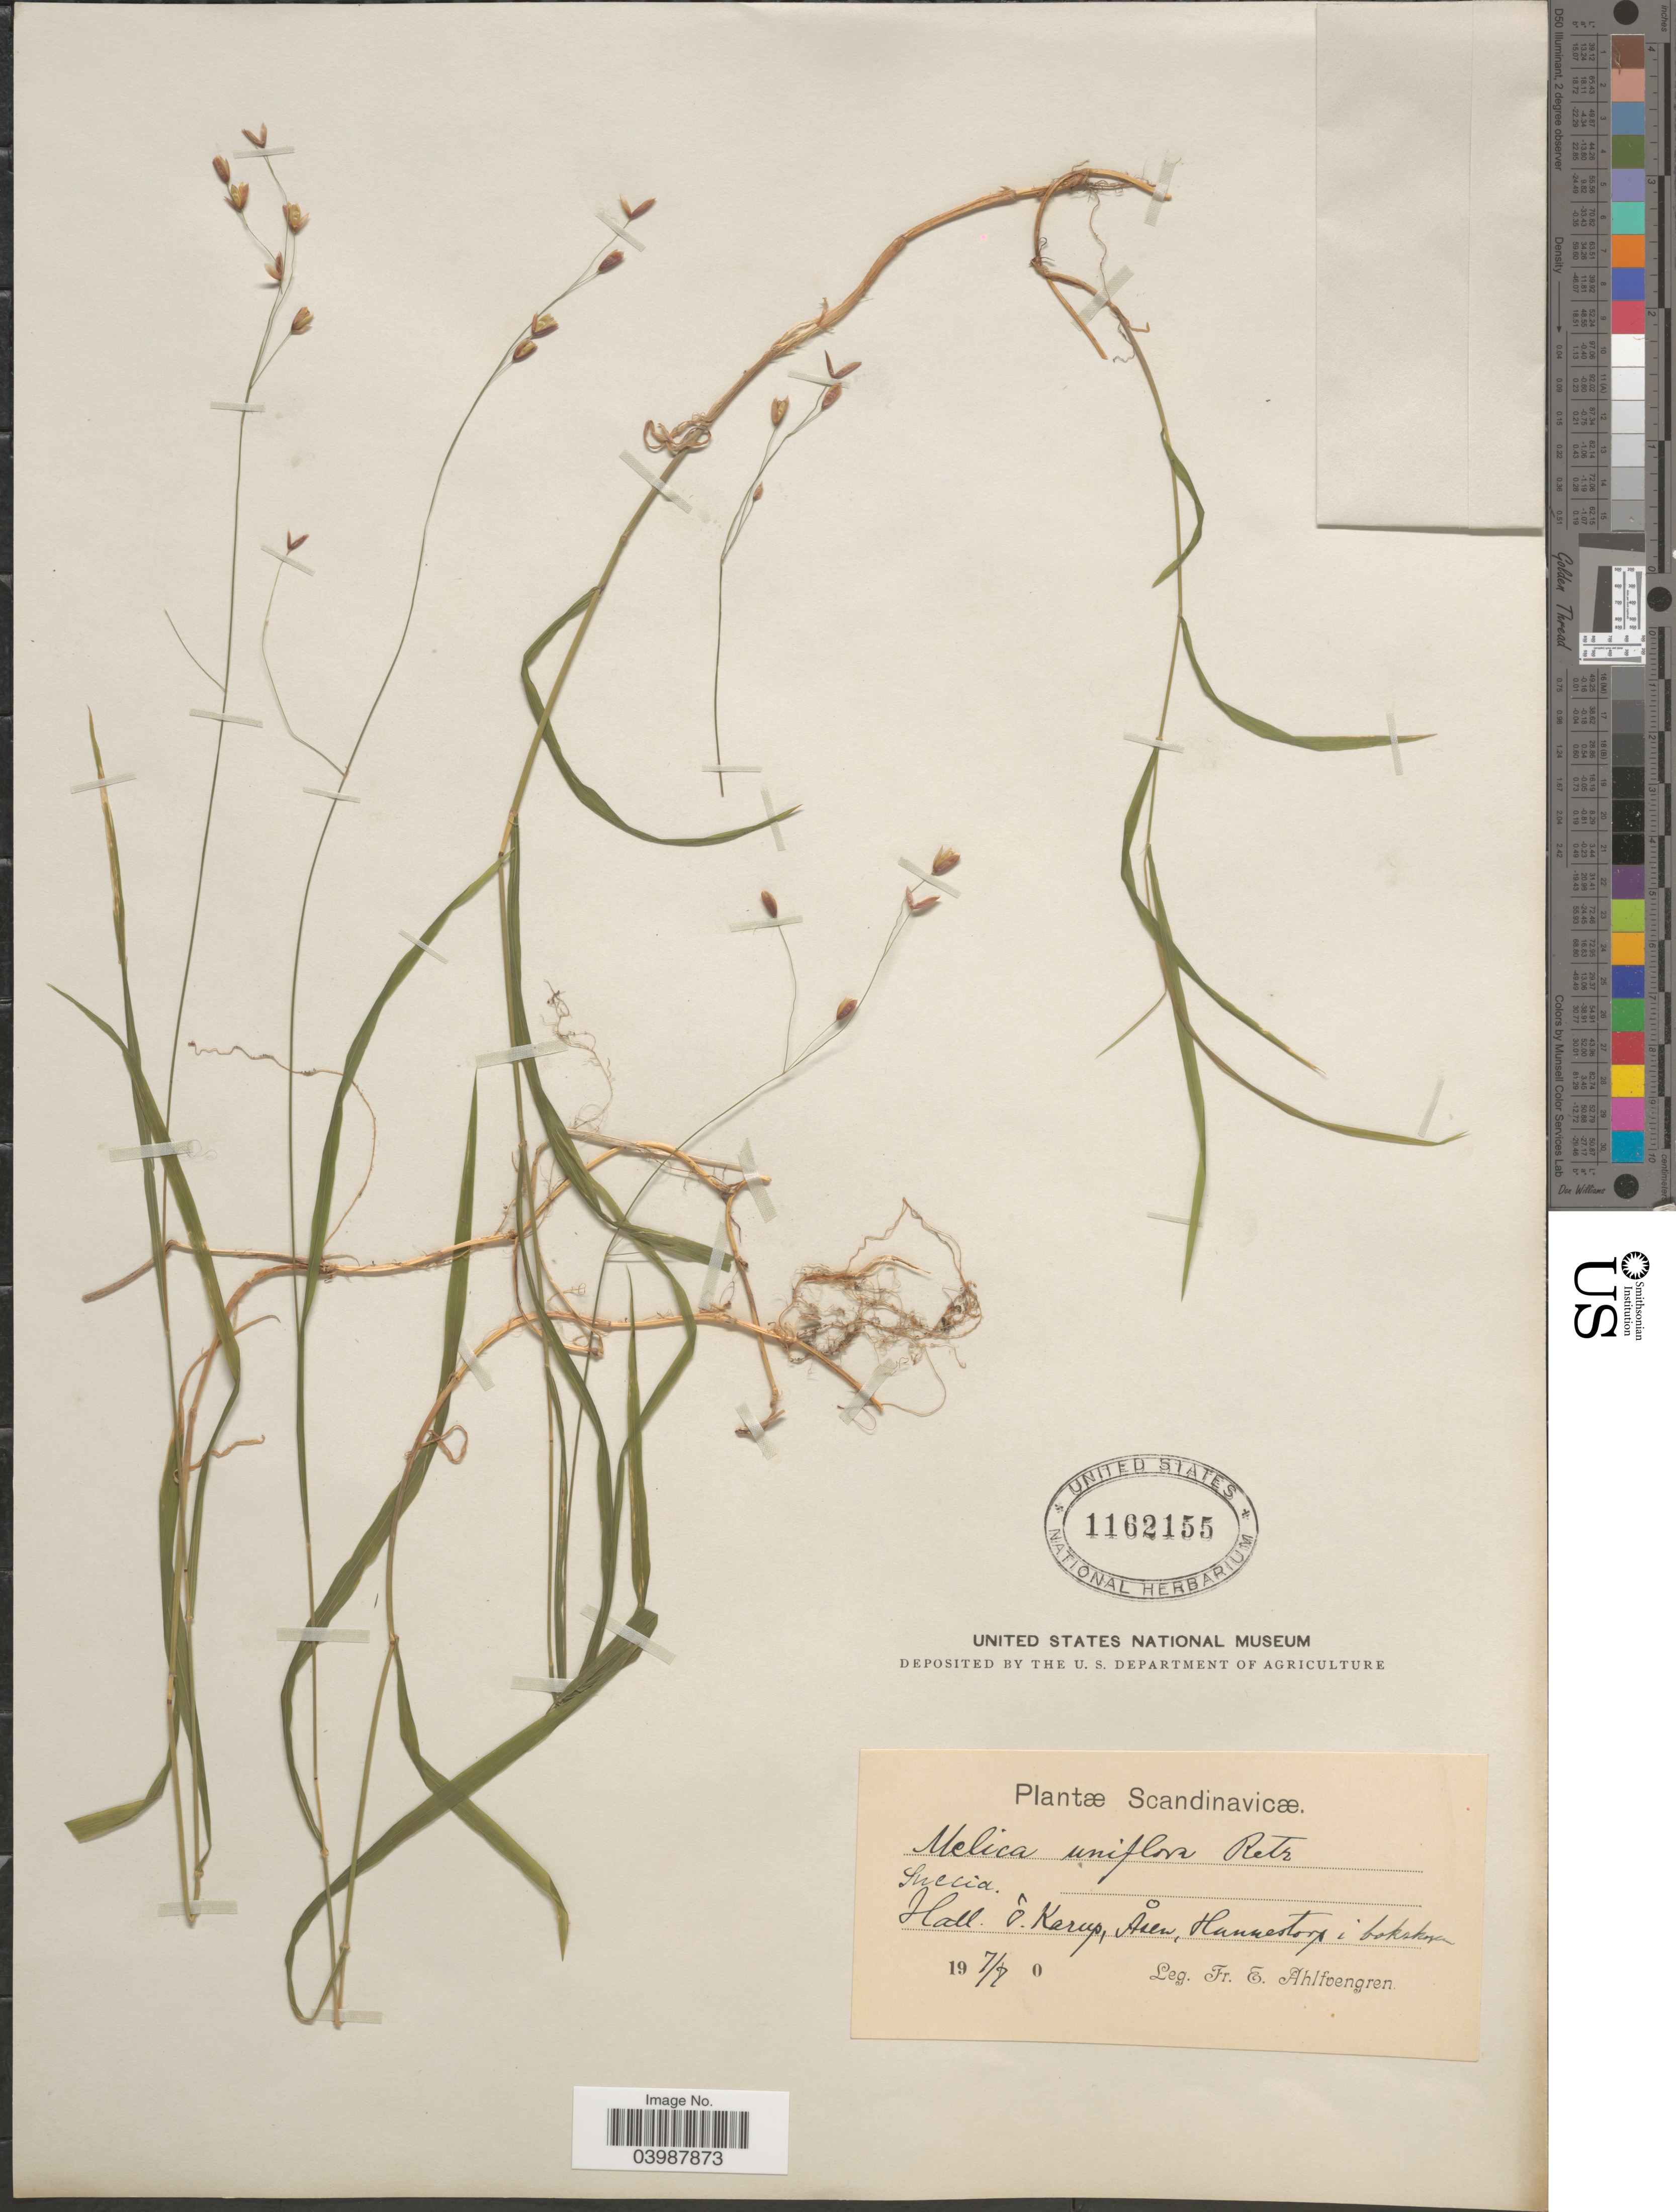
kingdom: Plantae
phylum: Tracheophyta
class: Liliopsida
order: Poales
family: Poaceae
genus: Melica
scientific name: Melica uniflora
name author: Retz.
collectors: E. Ahlfvengren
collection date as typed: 7/7/190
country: Sweden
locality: Scandinavicæ. Sueccia. Hall õ. Karup, Åsen, Hannestorp i bokskora.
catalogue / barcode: US 1162155